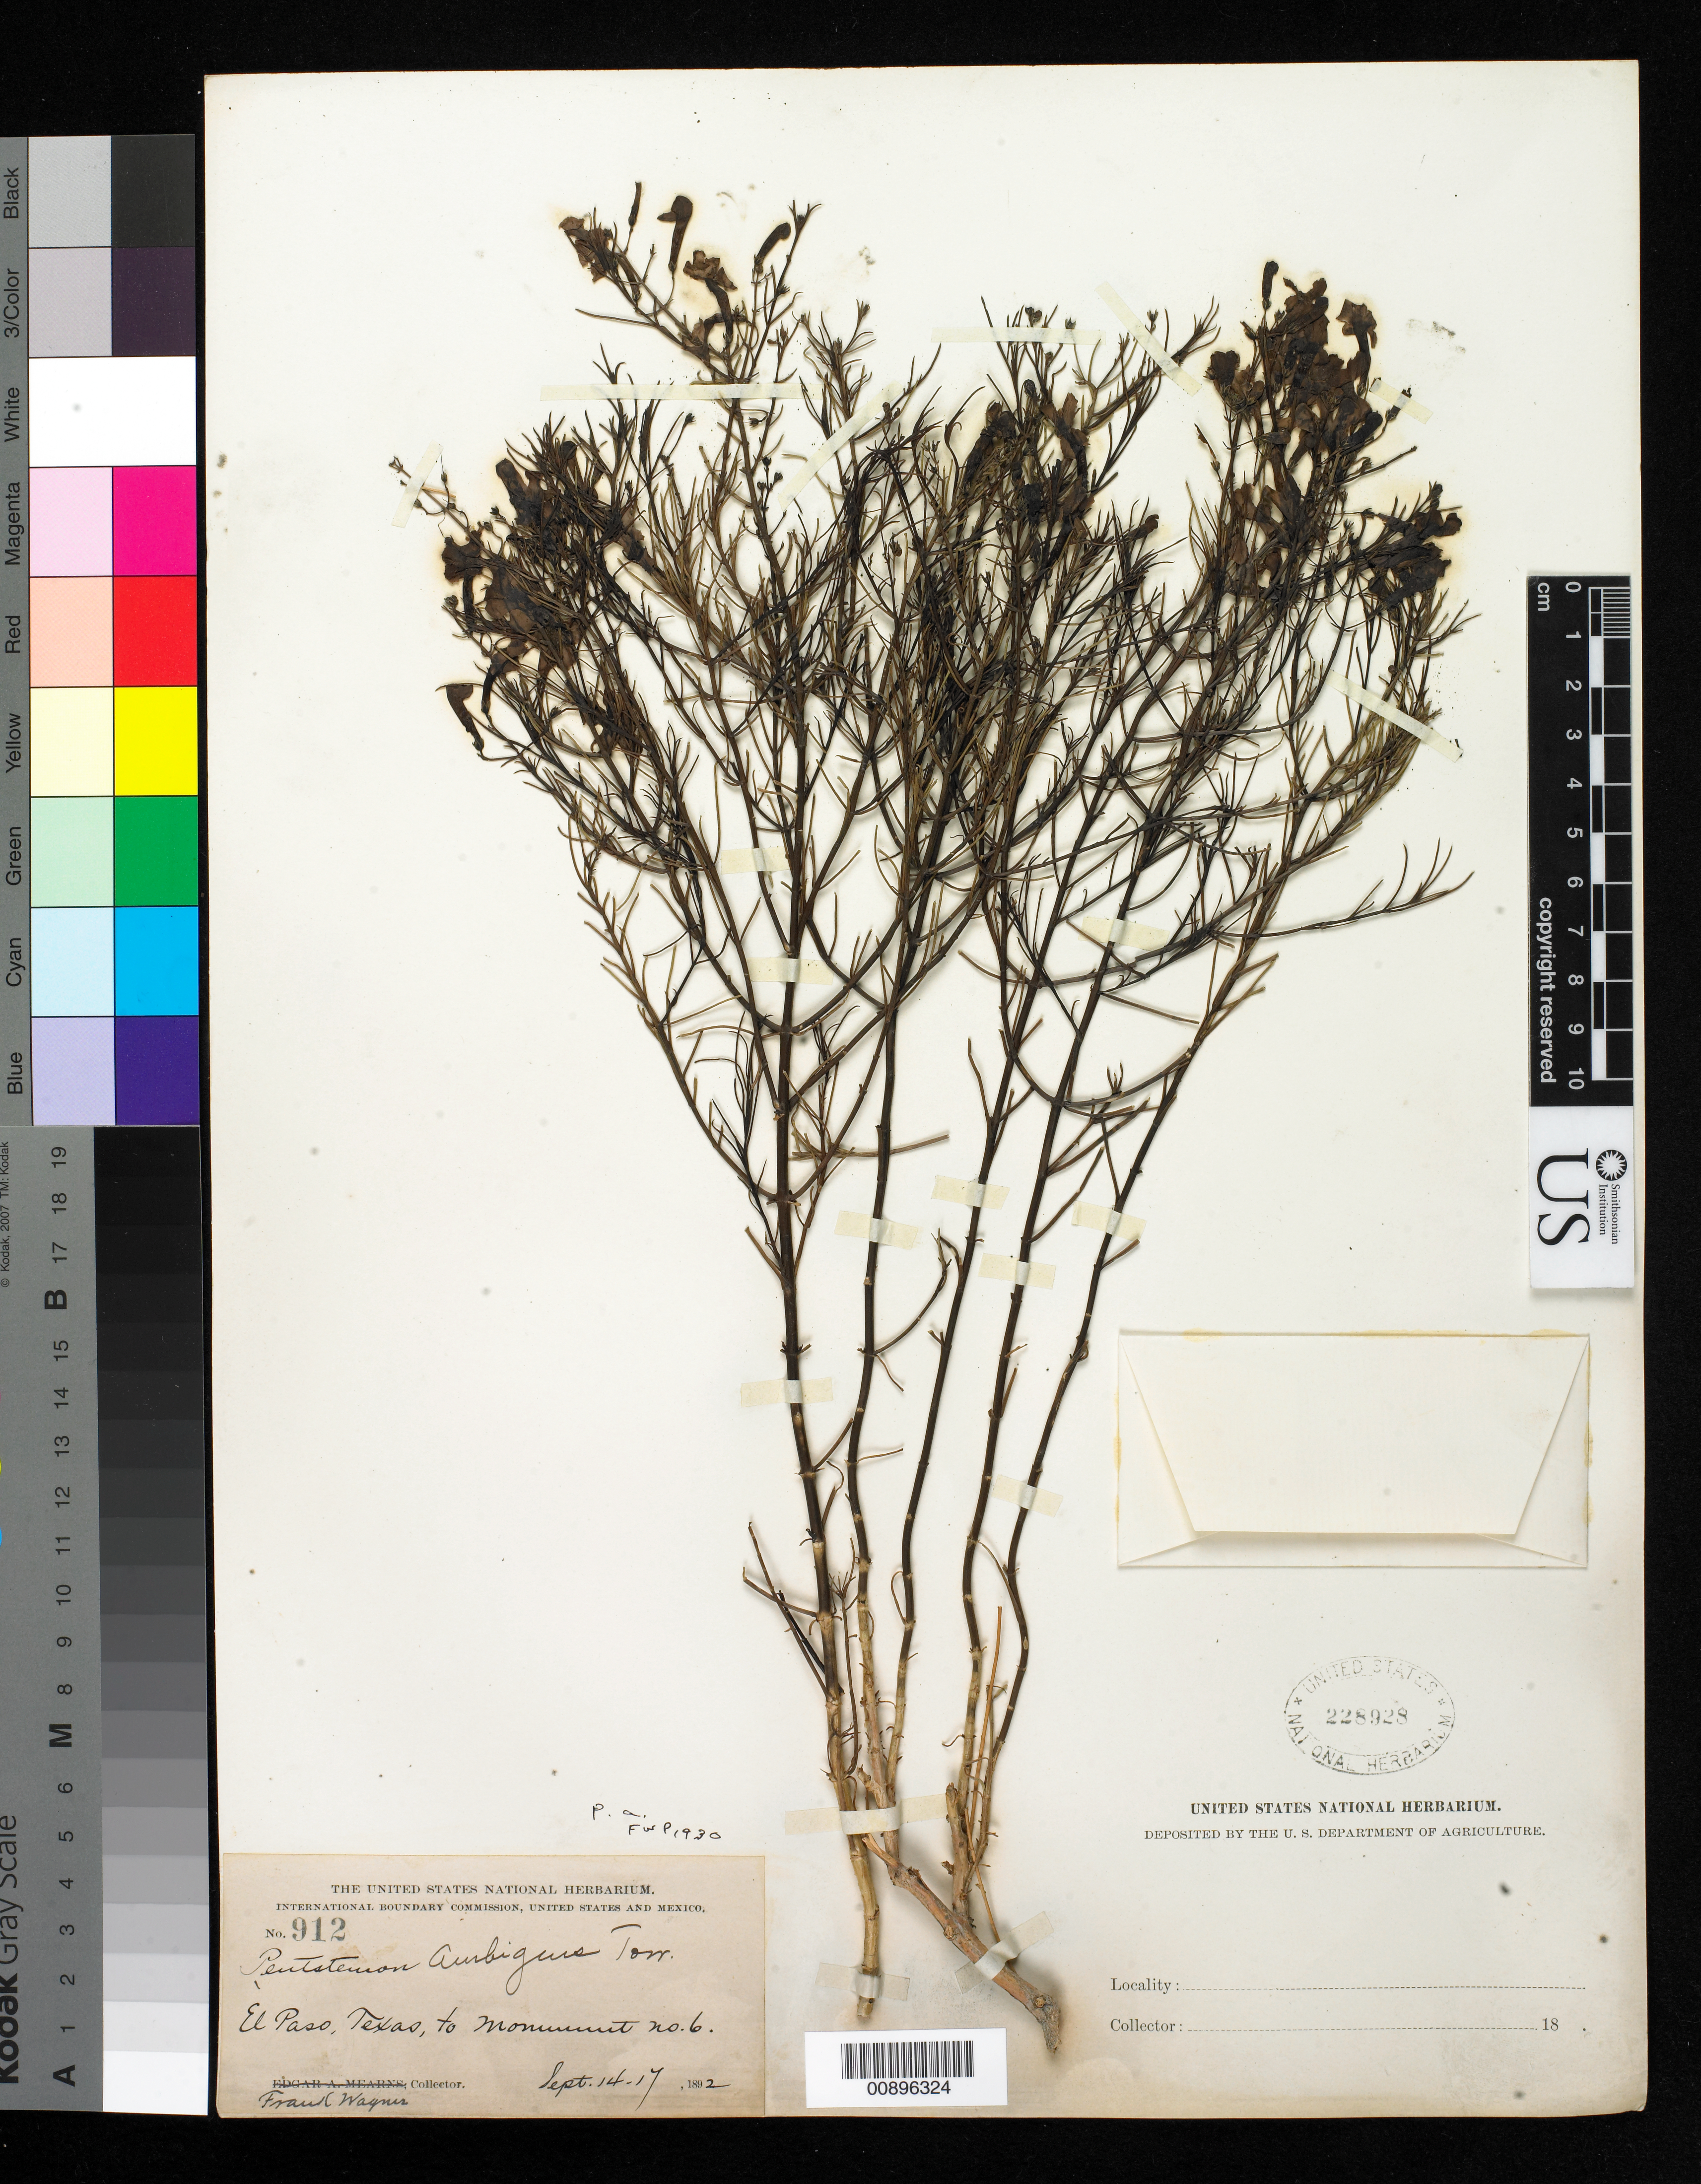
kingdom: Plantae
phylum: Tracheophyta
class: Magnoliopsida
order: Lamiales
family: Plantaginaceae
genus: Penstemon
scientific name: Penstemon ambiguus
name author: Torr.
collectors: F. Wagner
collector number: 912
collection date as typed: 14 Sep 1892 to 17 Sep 1892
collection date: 1892-09-14/1892-09-17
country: United States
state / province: Texas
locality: El Paso, Texas, to Monument no. 6.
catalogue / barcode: US 228928